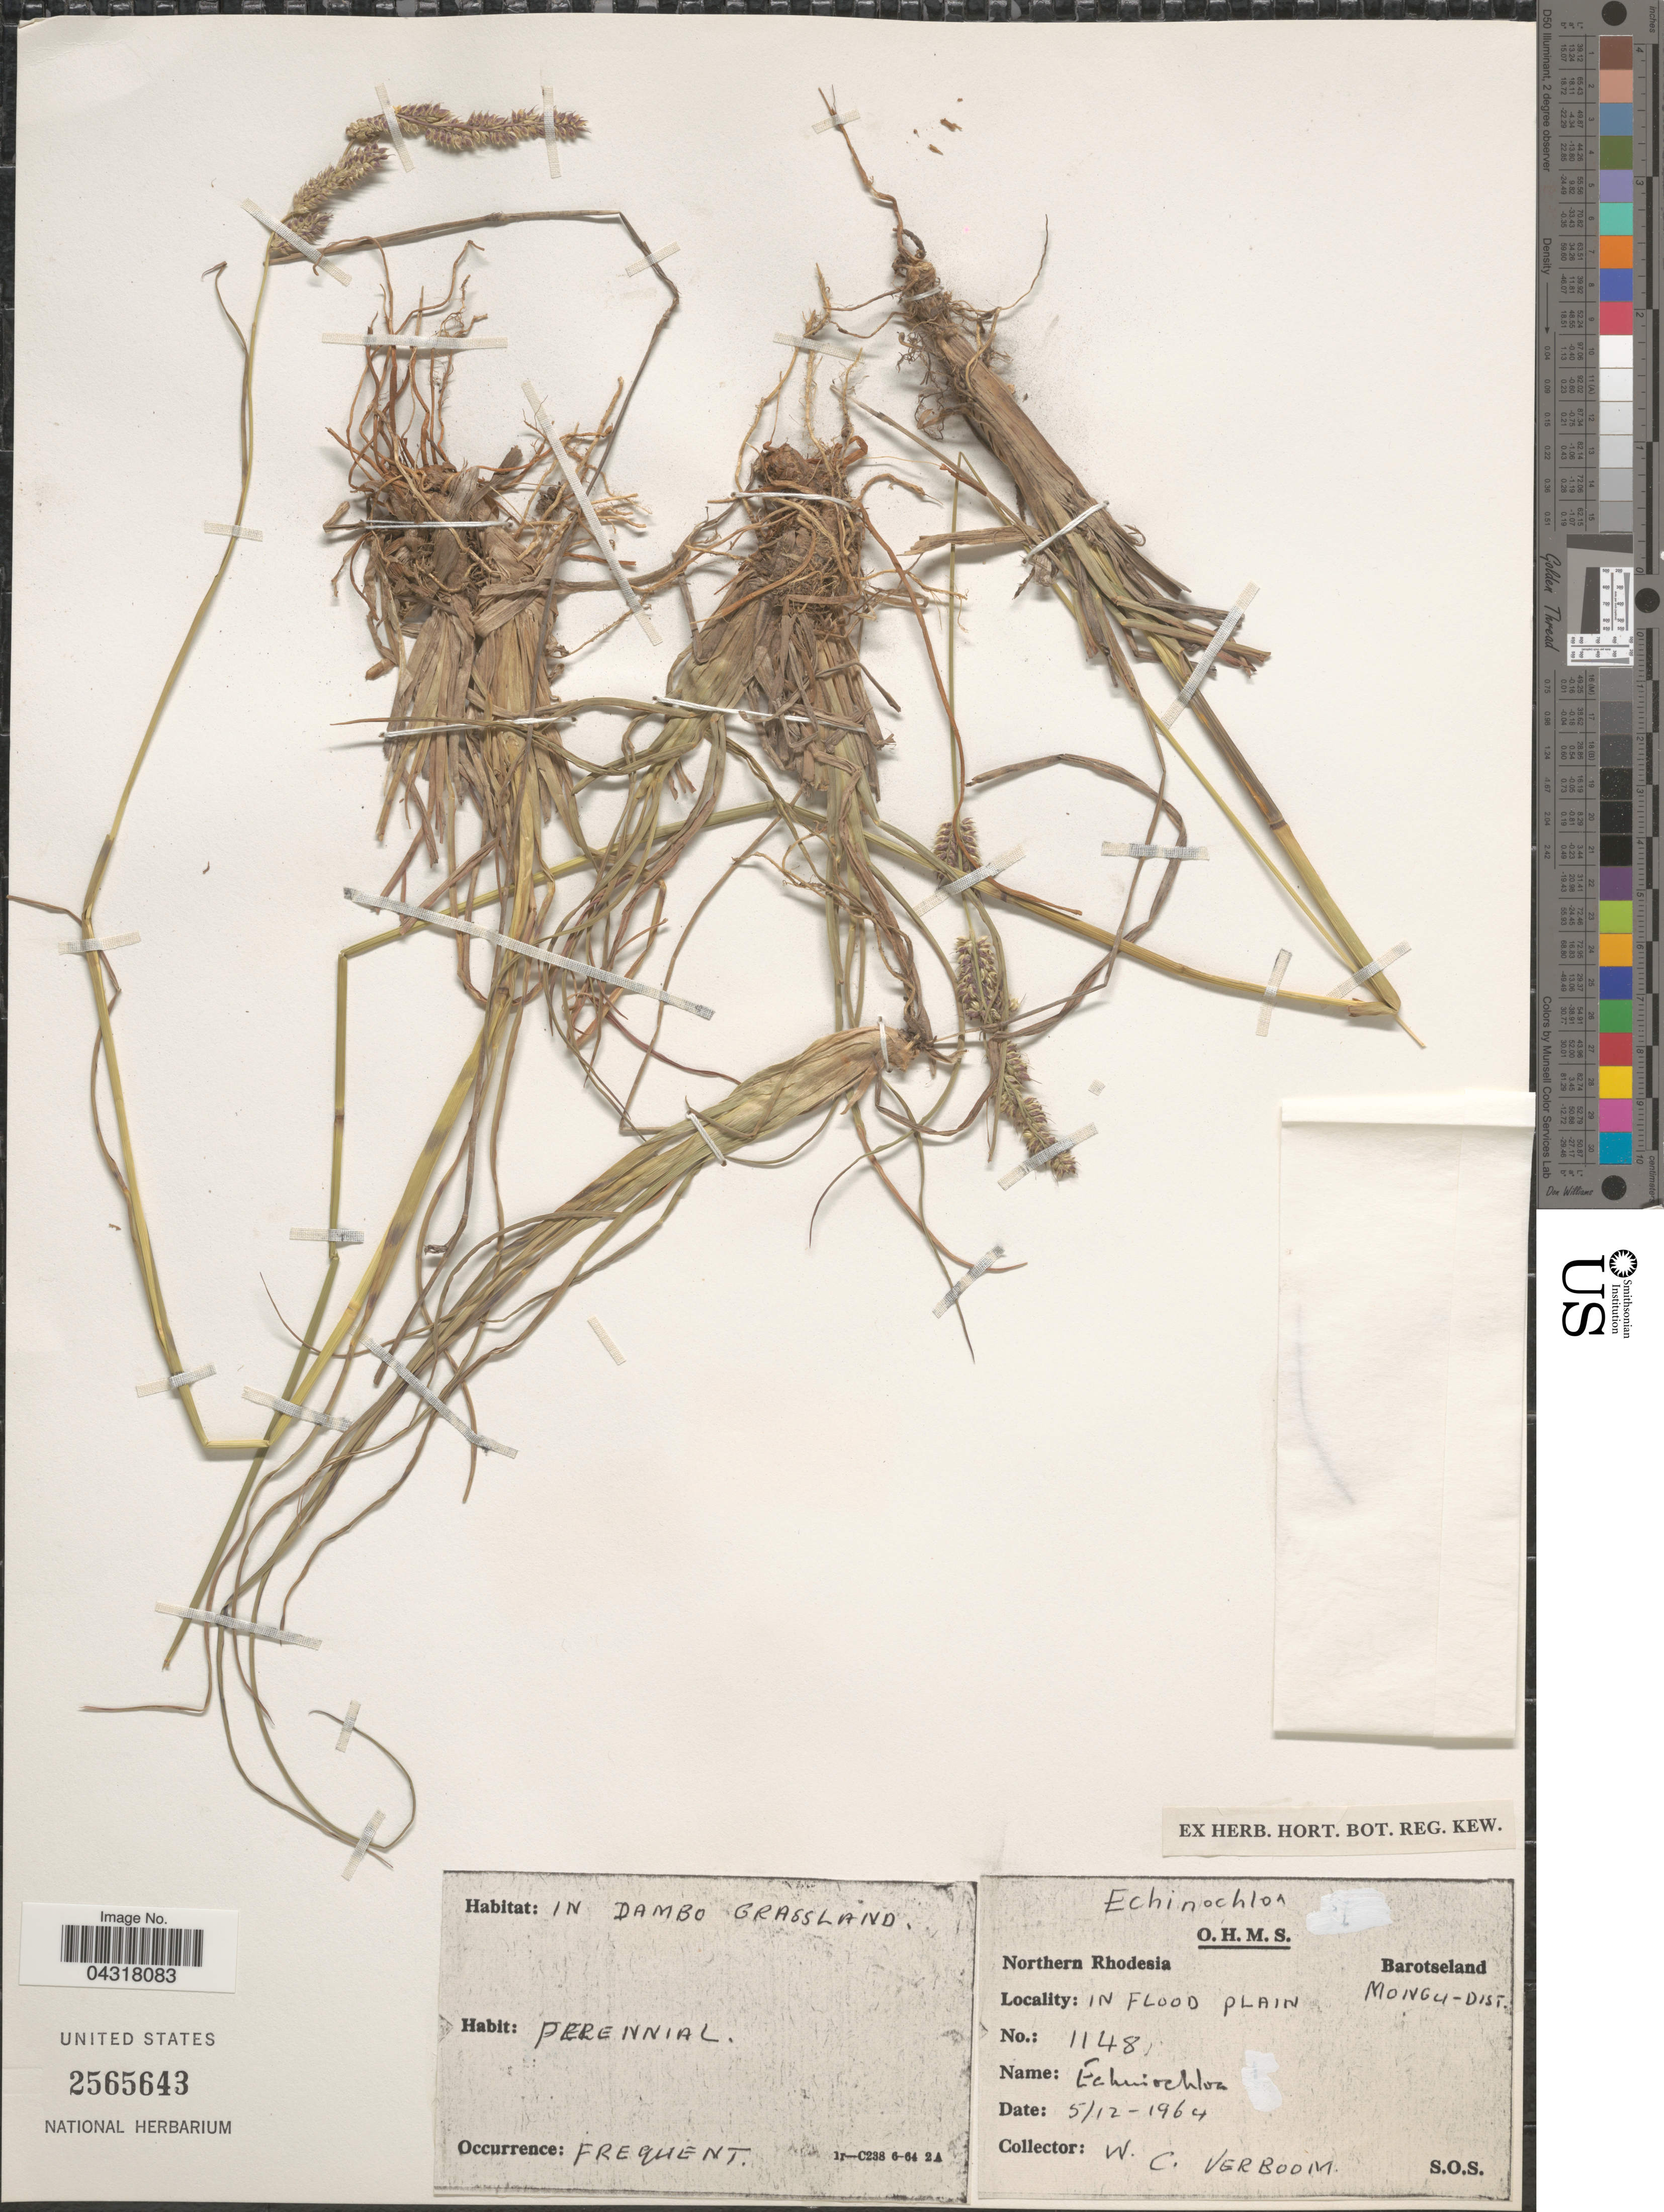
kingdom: Plantae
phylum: Tracheophyta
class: Liliopsida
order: Poales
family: Poaceae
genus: Echinochloa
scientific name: Echinochloa sp.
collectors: W. Verboom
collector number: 1148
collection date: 1964-12-05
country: Zambia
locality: O.H.M.S. [unsure placement] Northern Rhodesia. Barotseland. In Flood Plain. In Dambo Grassland.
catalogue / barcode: US 2565643